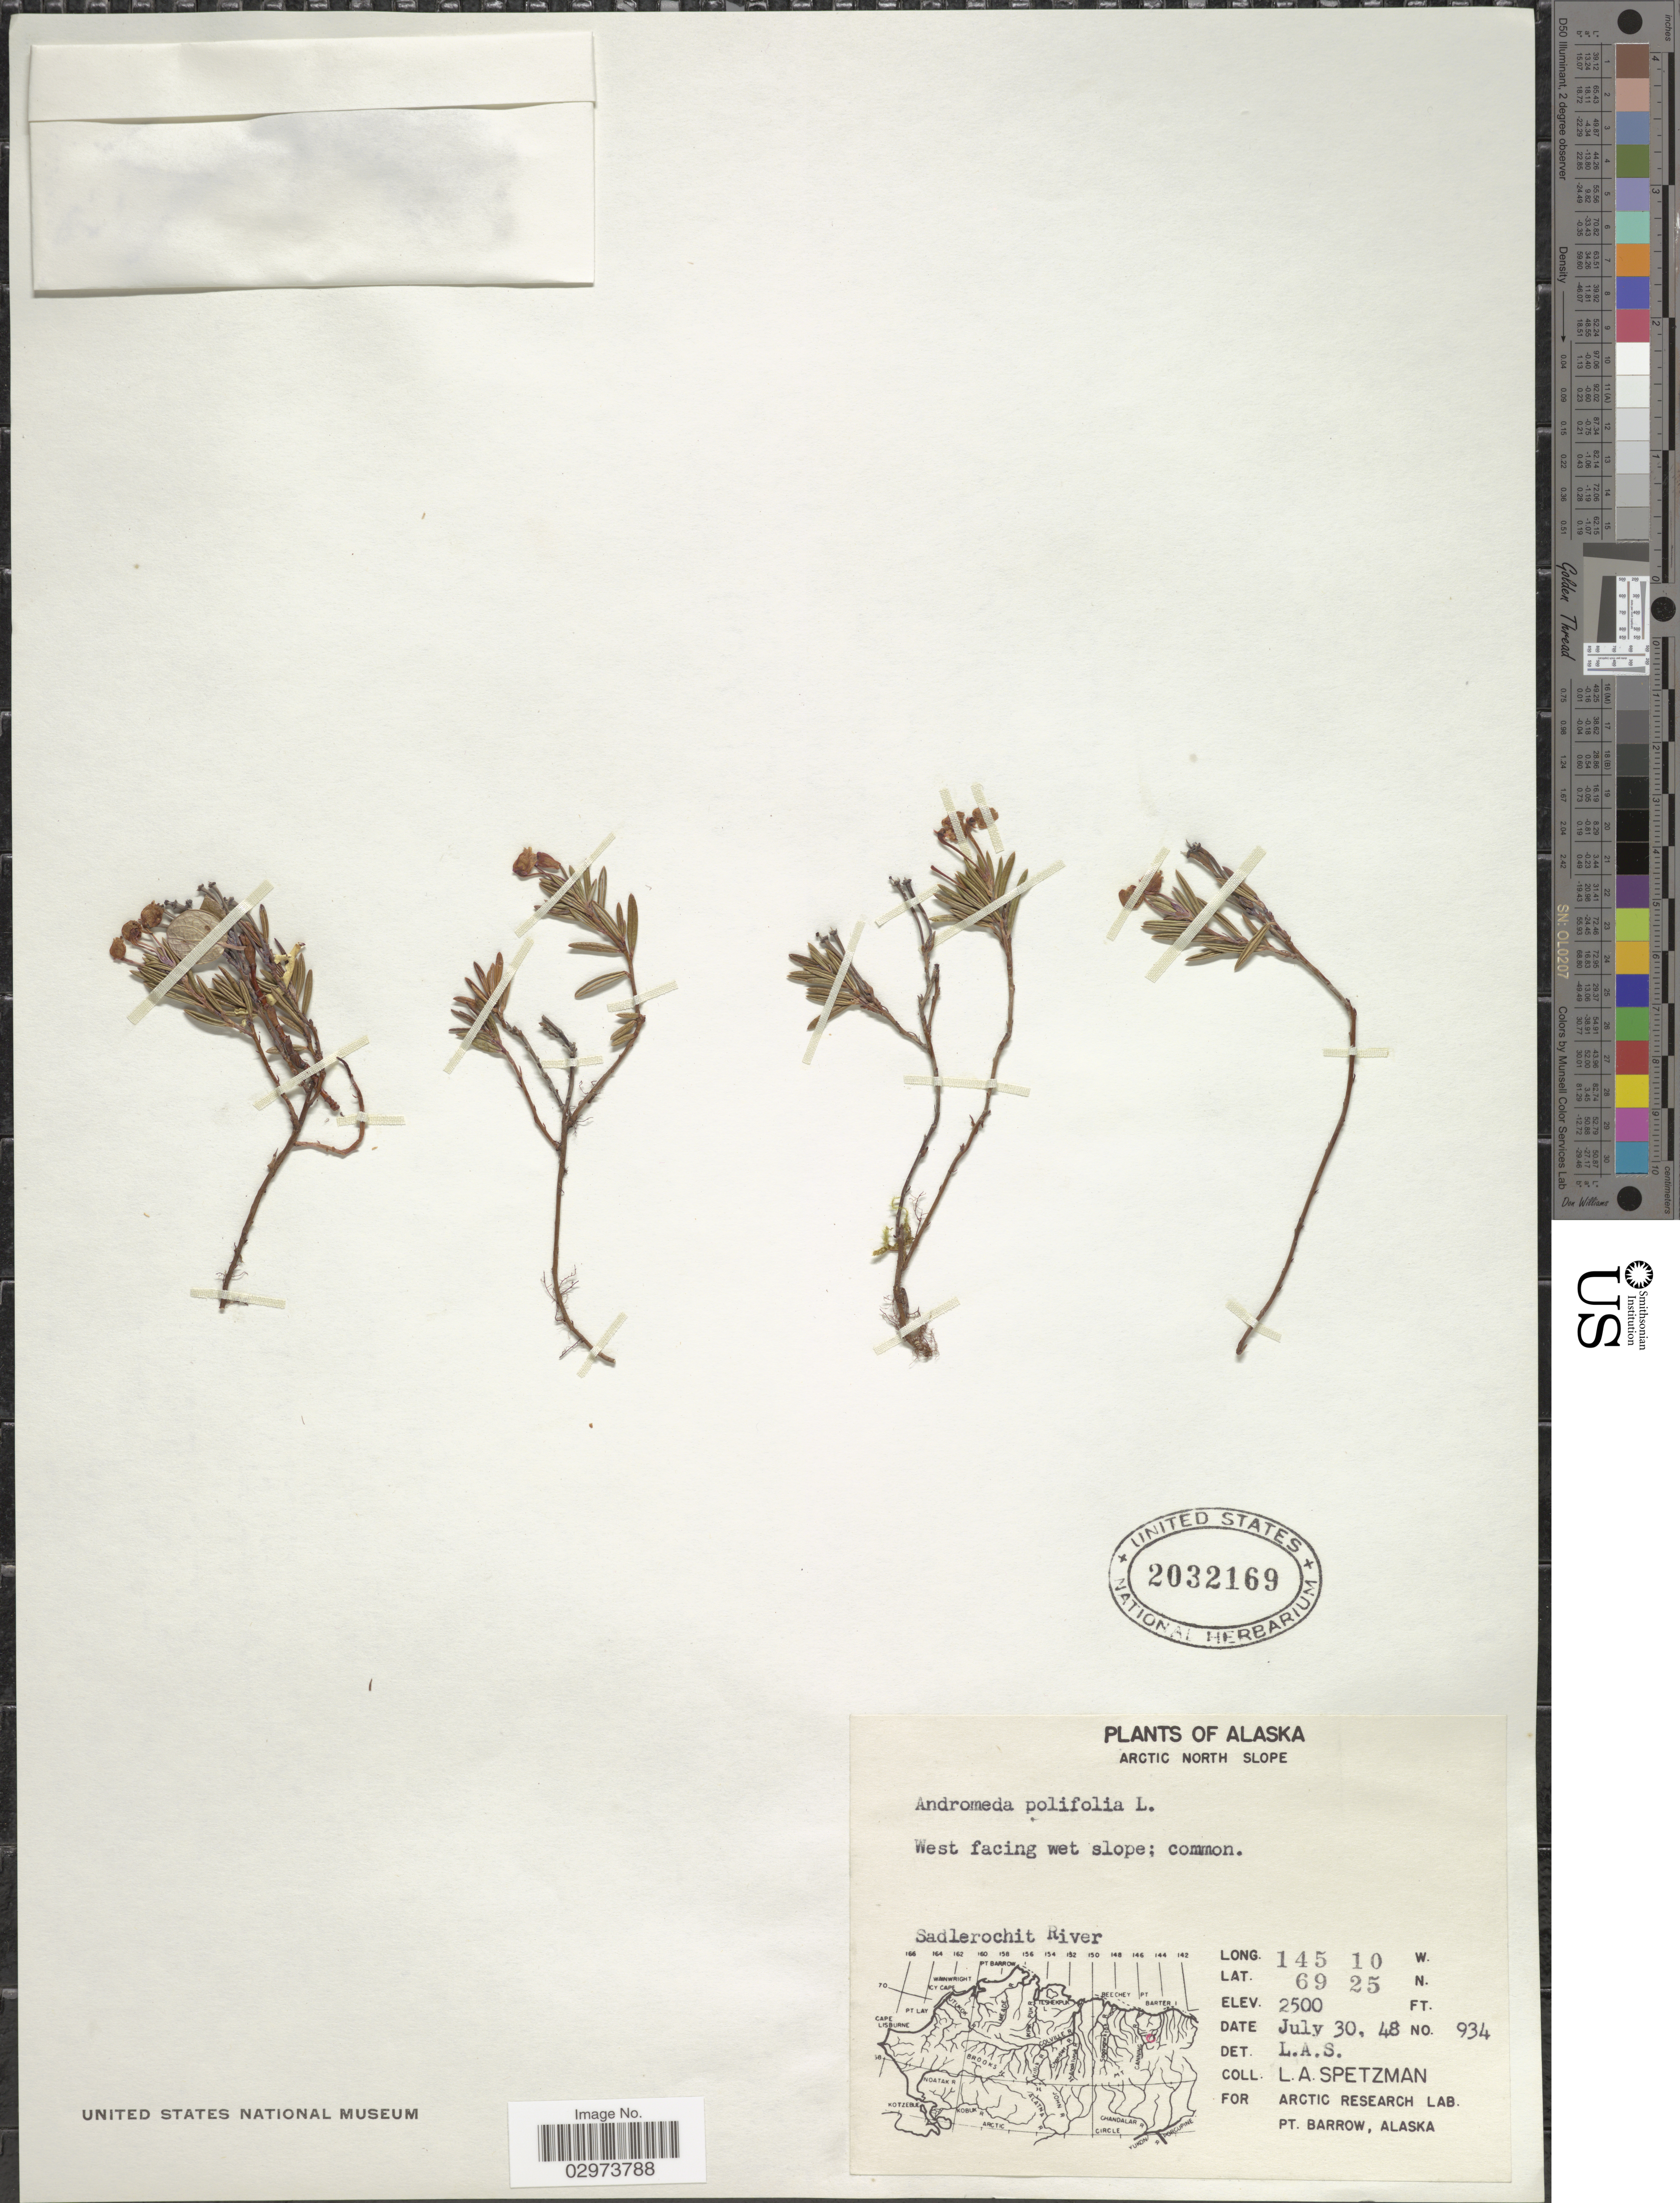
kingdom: Plantae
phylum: Tracheophyta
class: Magnoliopsida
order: Ericales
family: Ericaceae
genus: Andromeda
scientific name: Andromeda polifolia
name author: L.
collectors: L. Spetzman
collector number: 934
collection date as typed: Transcribed d/m/y: 30/7/48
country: United States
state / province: Alaska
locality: Arctic North Slope. Sadlerochit River.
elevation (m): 762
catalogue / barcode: US 2032169